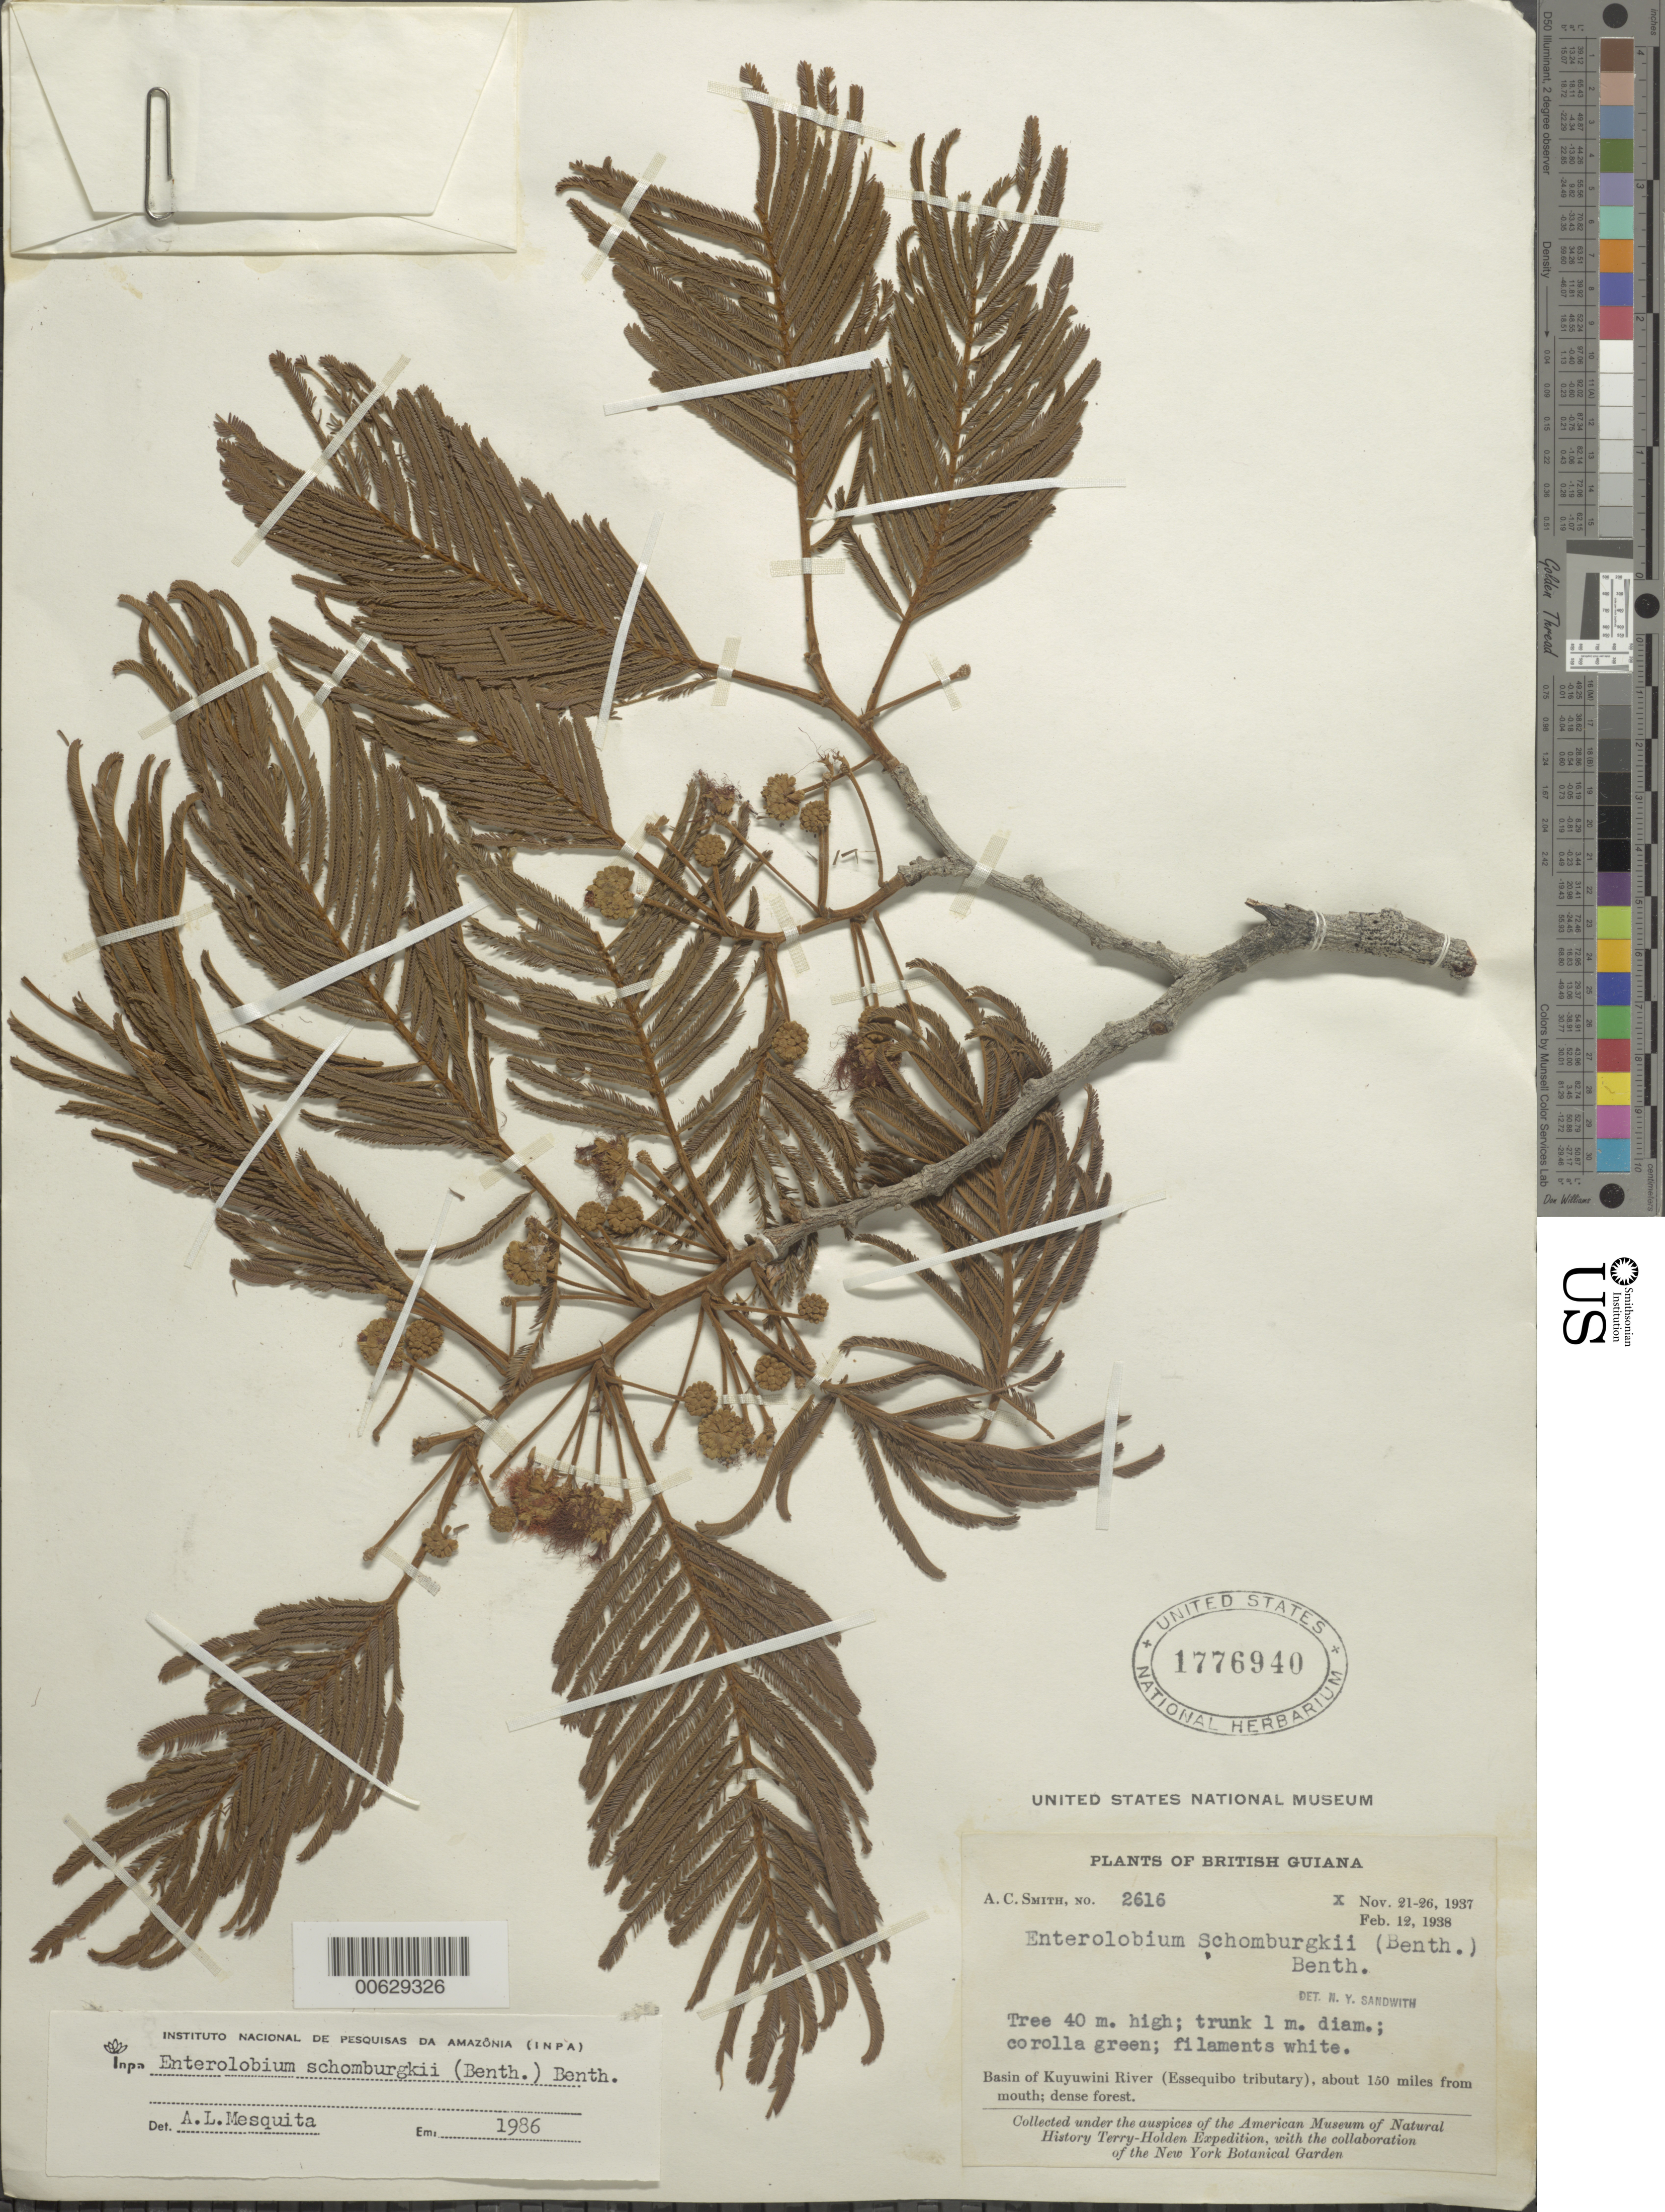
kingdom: Plantae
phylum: Tracheophyta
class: Magnoliopsida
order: Fabales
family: Fabaceae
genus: Robrichia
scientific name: Robrichia schomburgkii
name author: (Benth.) A.R.M. Luz & E.R. Souza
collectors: A. C. Smith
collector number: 2616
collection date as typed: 21-Nov-37 to 26-Nov-37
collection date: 1937-11-21/1937-11-26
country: Guyana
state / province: U. Takutu-U. Essequibo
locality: Kuyuwini River Basin (Essequibo River tributary), about 150 mi. from mouth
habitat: Dense forest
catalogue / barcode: US 1776940